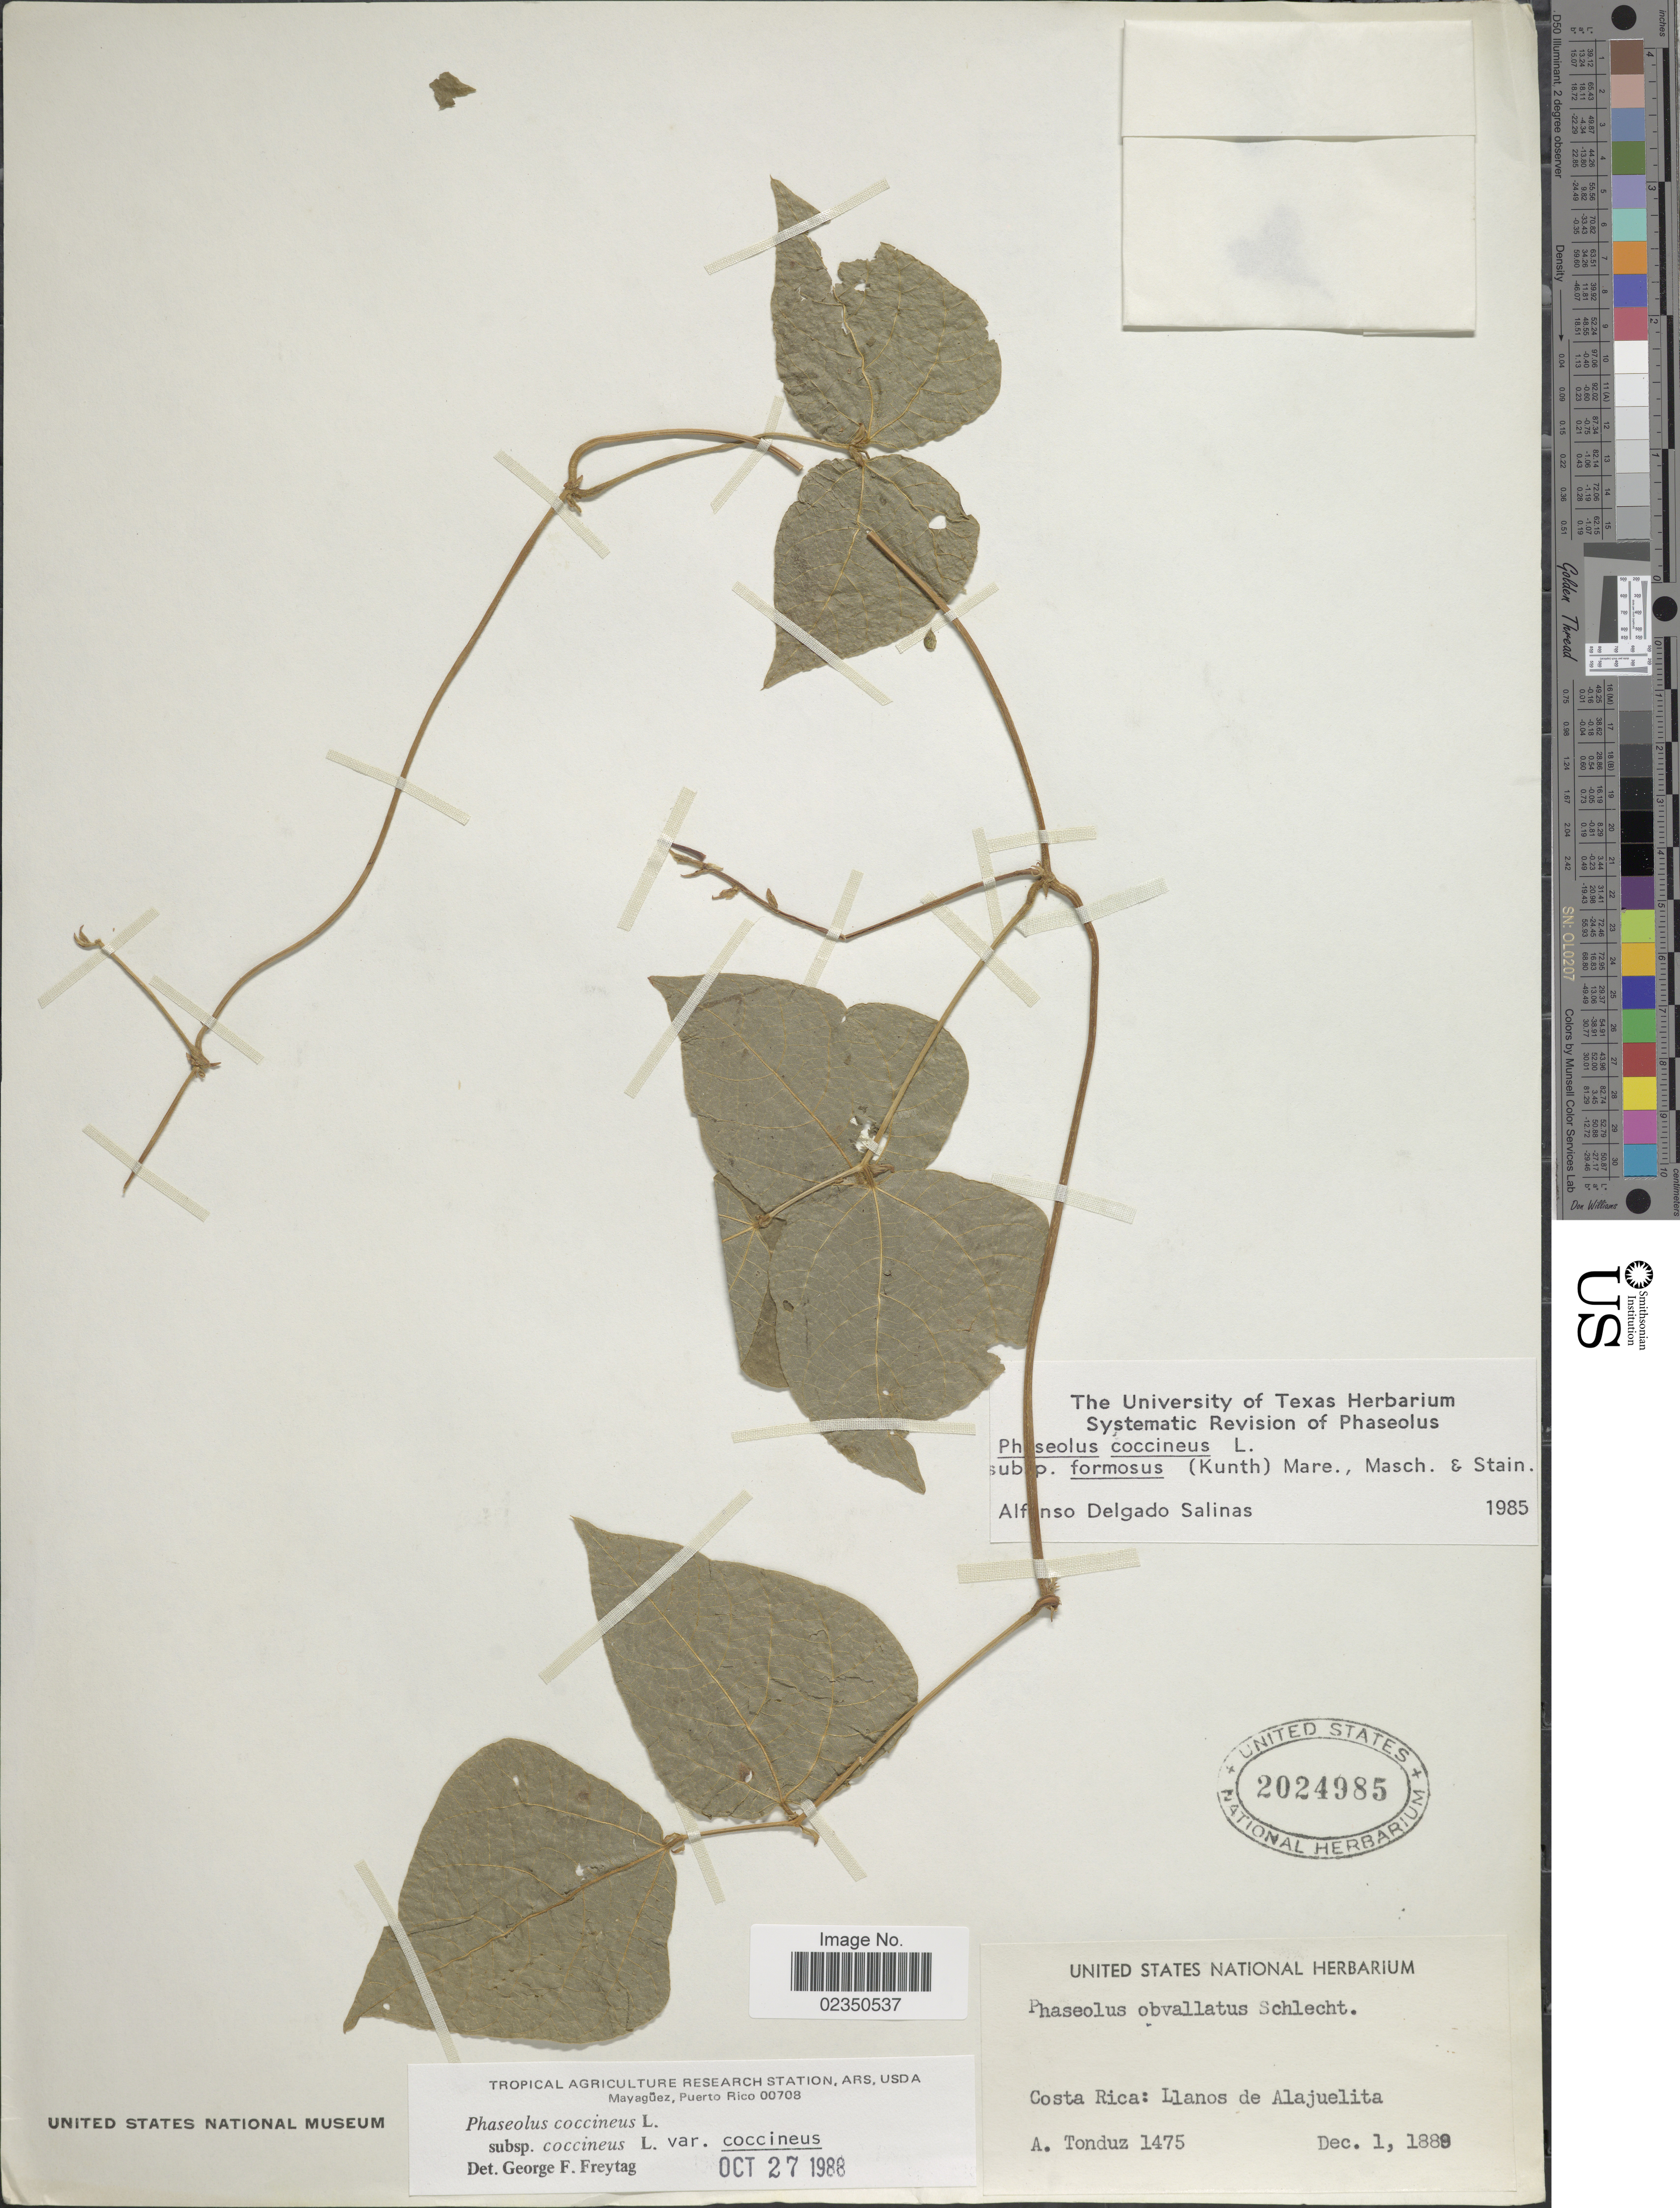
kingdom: Plantae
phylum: Tracheophyta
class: Magnoliopsida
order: Fabales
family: Fabaceae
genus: Phaseolus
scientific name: Phaseolus coccineus var. coccineus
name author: L.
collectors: A. Tonduz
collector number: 1475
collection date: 1889-12-01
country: Costa Rica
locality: Llanos de Alajuelita.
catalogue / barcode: US 2024985